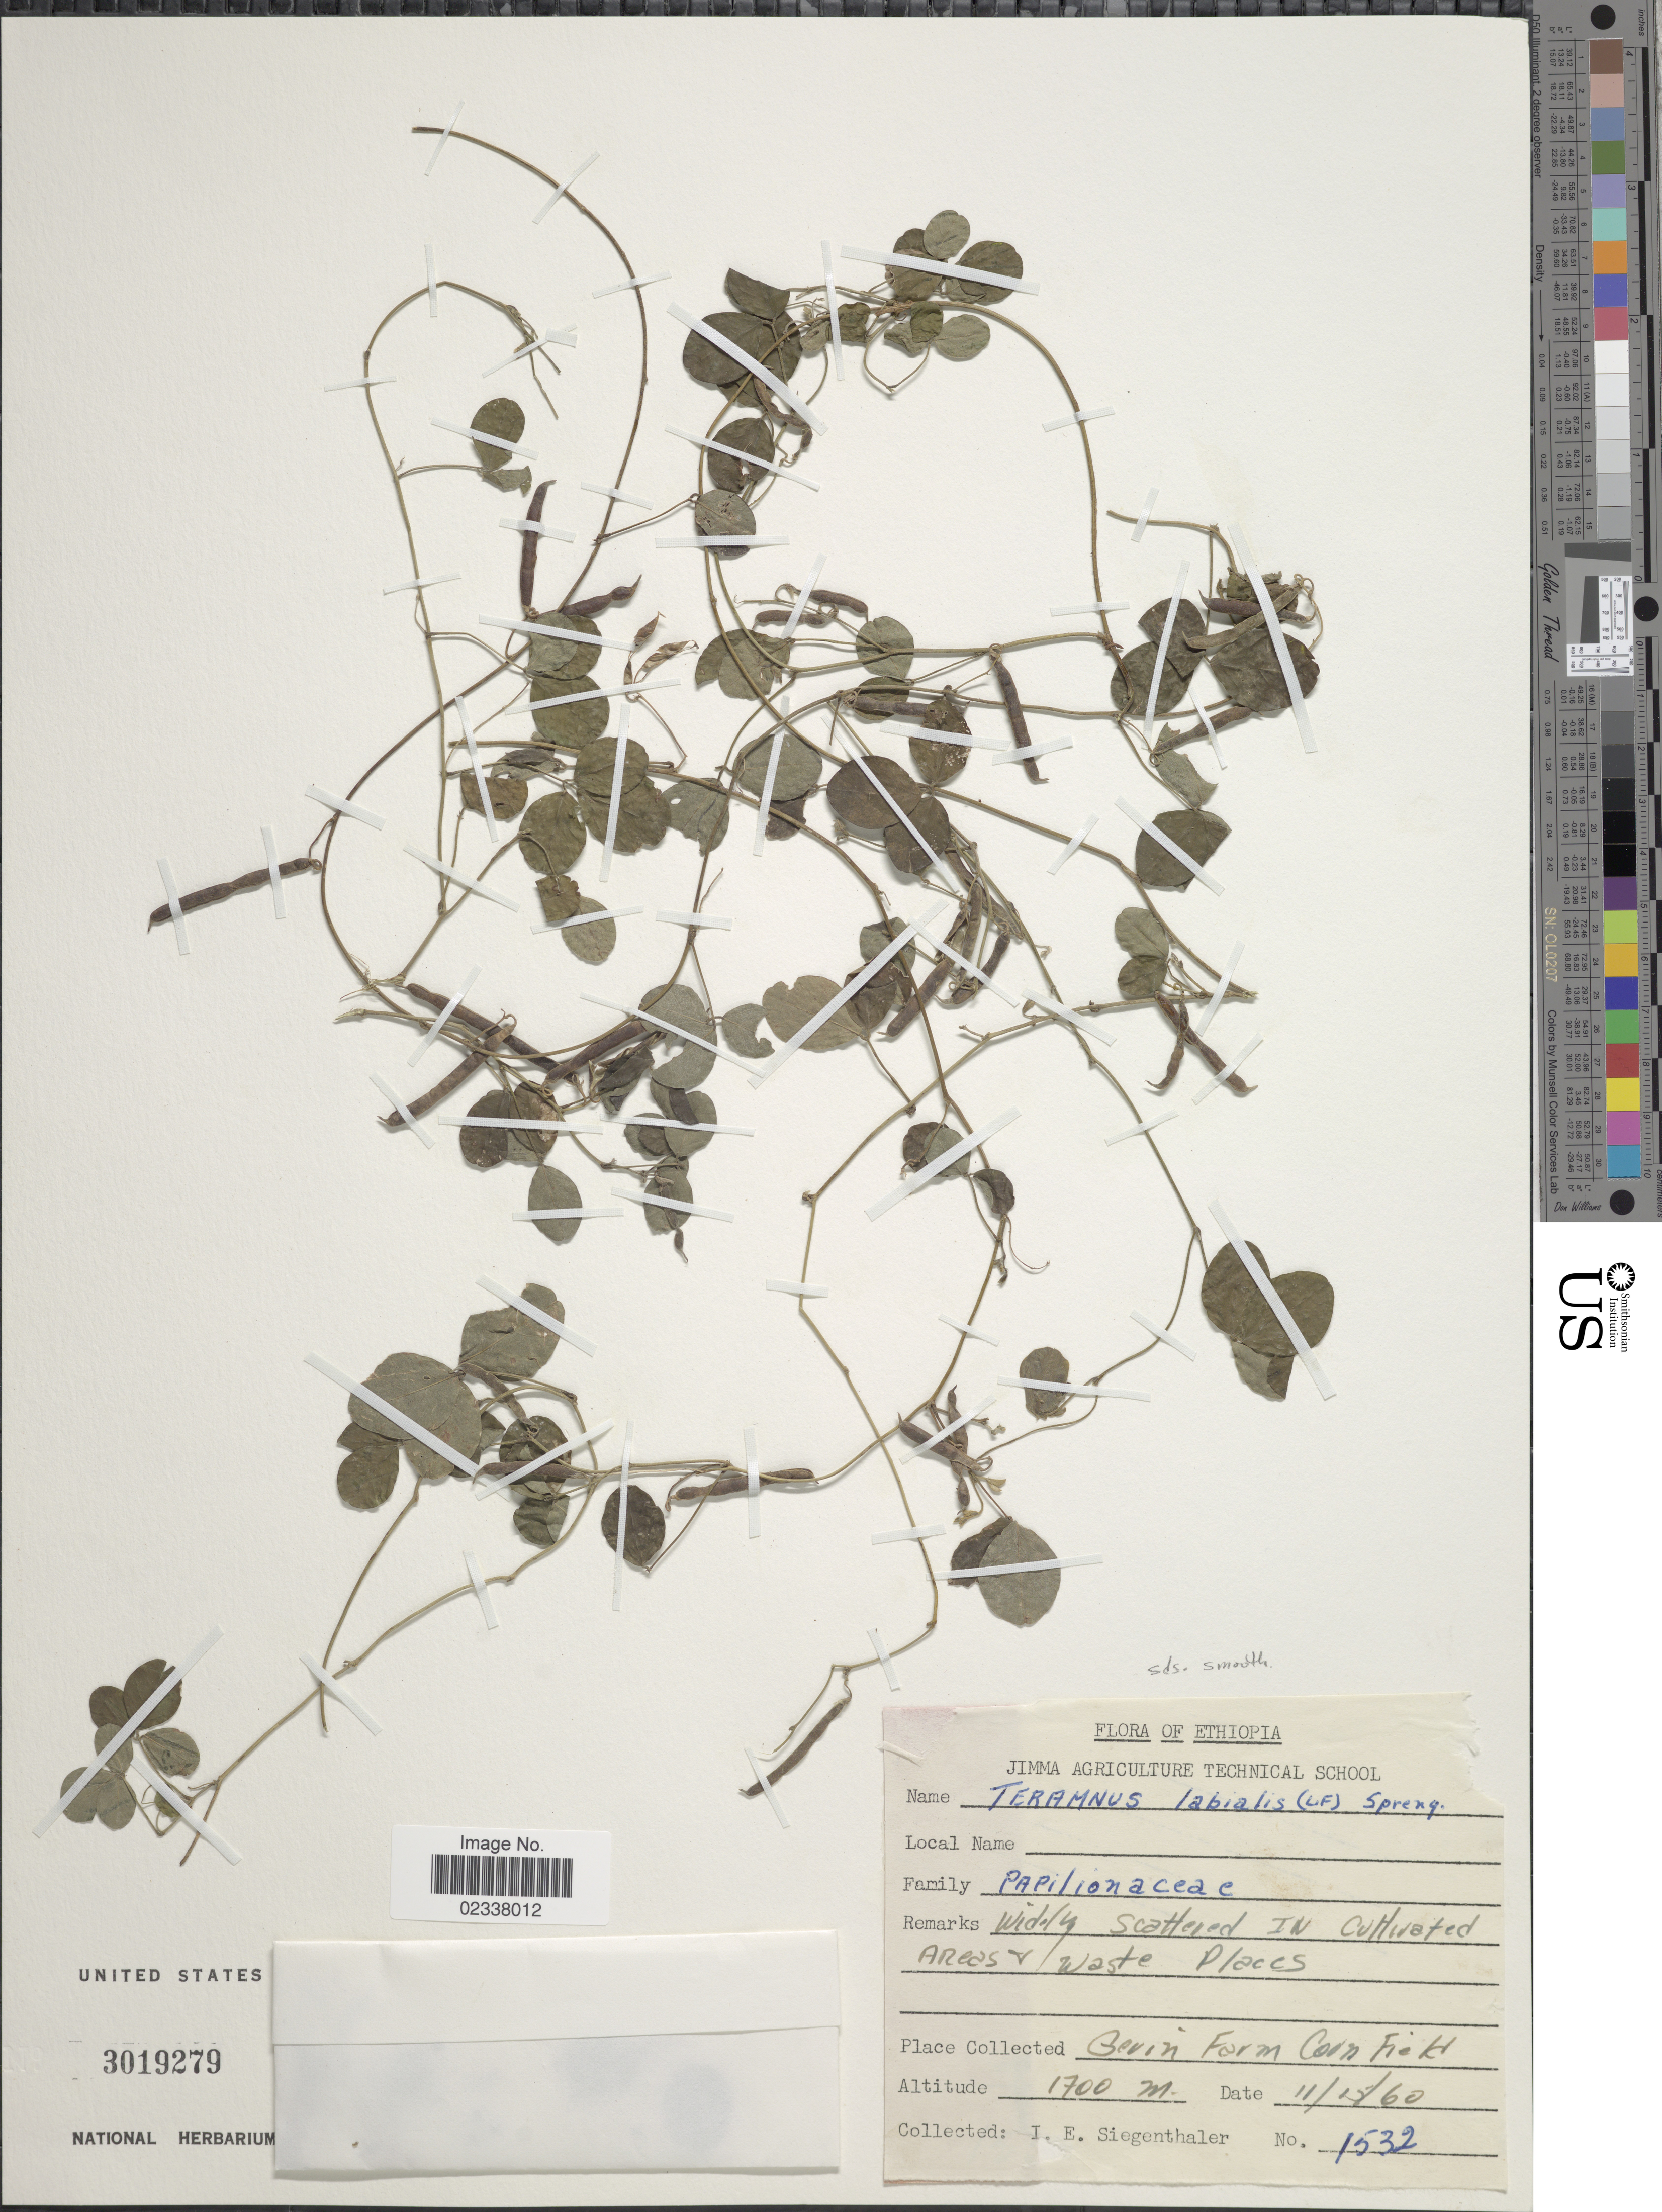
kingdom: Plantae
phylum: Tracheophyta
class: Magnoliopsida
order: Fabales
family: Fabaceae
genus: Teramnus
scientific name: Teramnus labialis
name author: (L. f.) Spreng.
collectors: I. Siegenthaler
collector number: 1532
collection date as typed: Transcribed d/m/y: 15/11/60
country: Ethiopia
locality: Gevin Farm Corn Field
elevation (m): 1700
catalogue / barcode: US 3019279